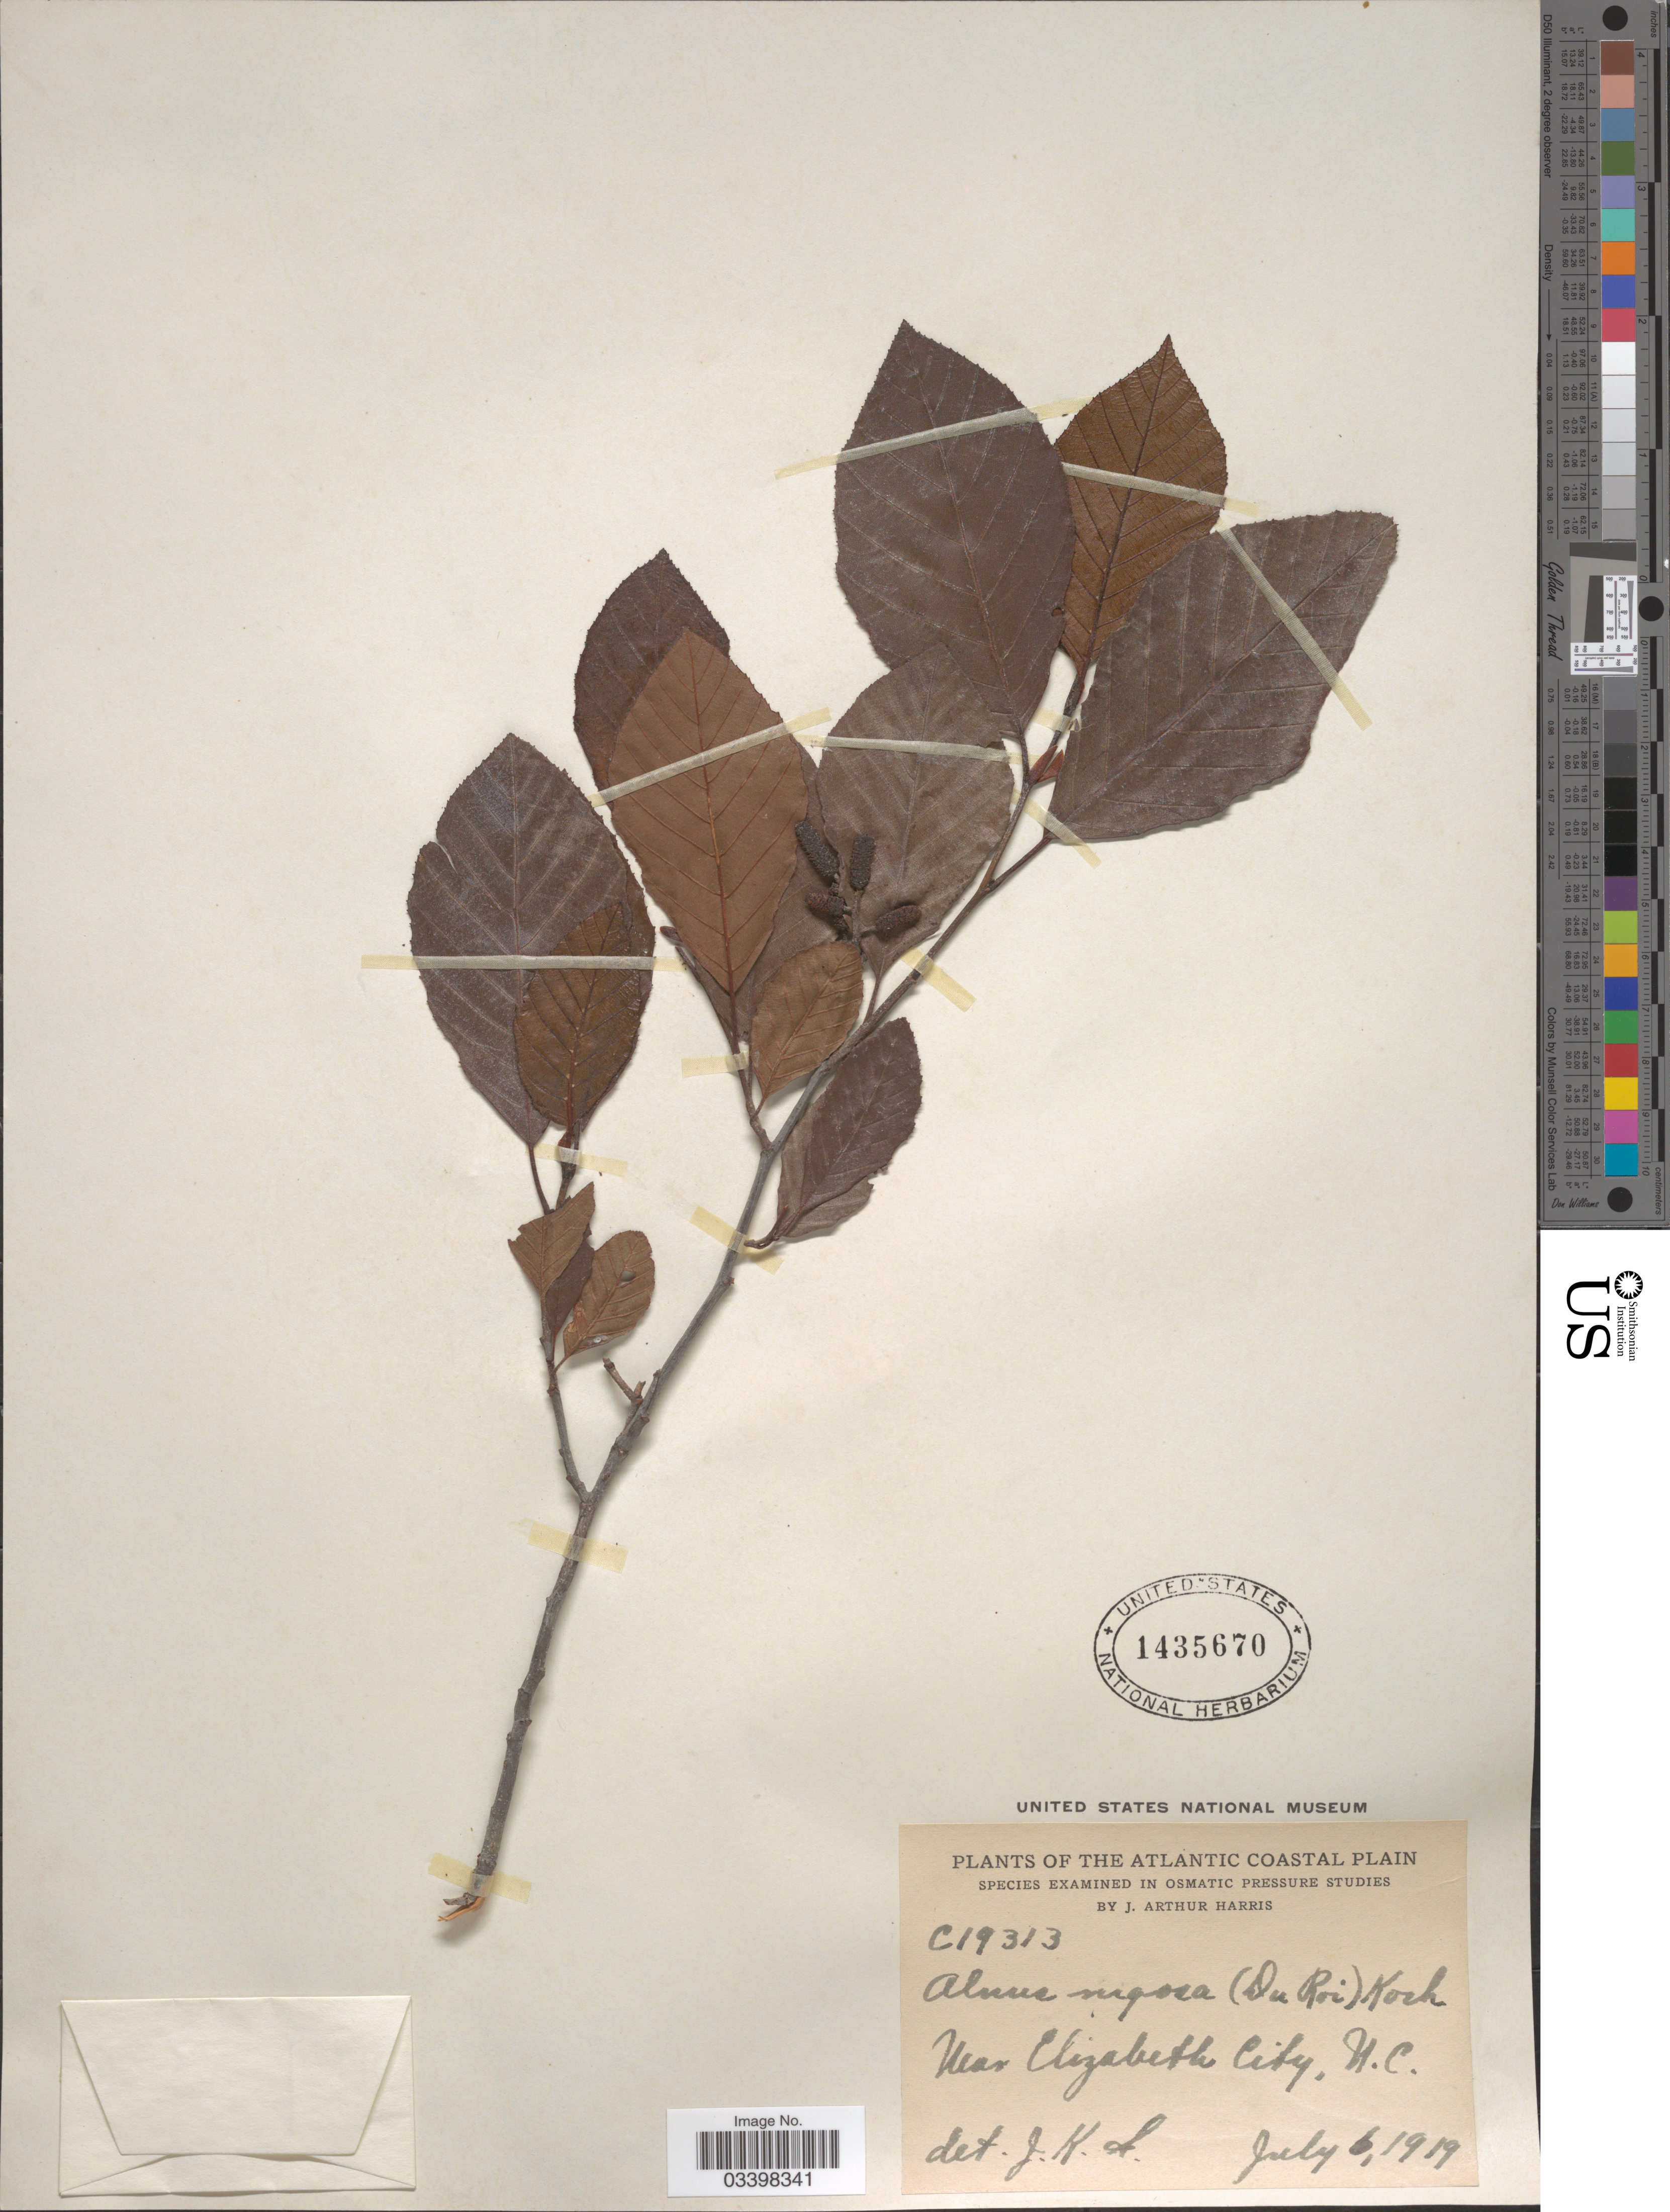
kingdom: Plantae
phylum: Tracheophyta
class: Magnoliopsida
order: Fagales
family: Betulaceae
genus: Alnus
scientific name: Alnus serrulata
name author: (Aiton) Willd.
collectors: J. A. Harris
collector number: C19313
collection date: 1919-07-06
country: United States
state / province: North Carolina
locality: The Atlantic Coastal Plain. Near Elizabeth City.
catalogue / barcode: US 1435670